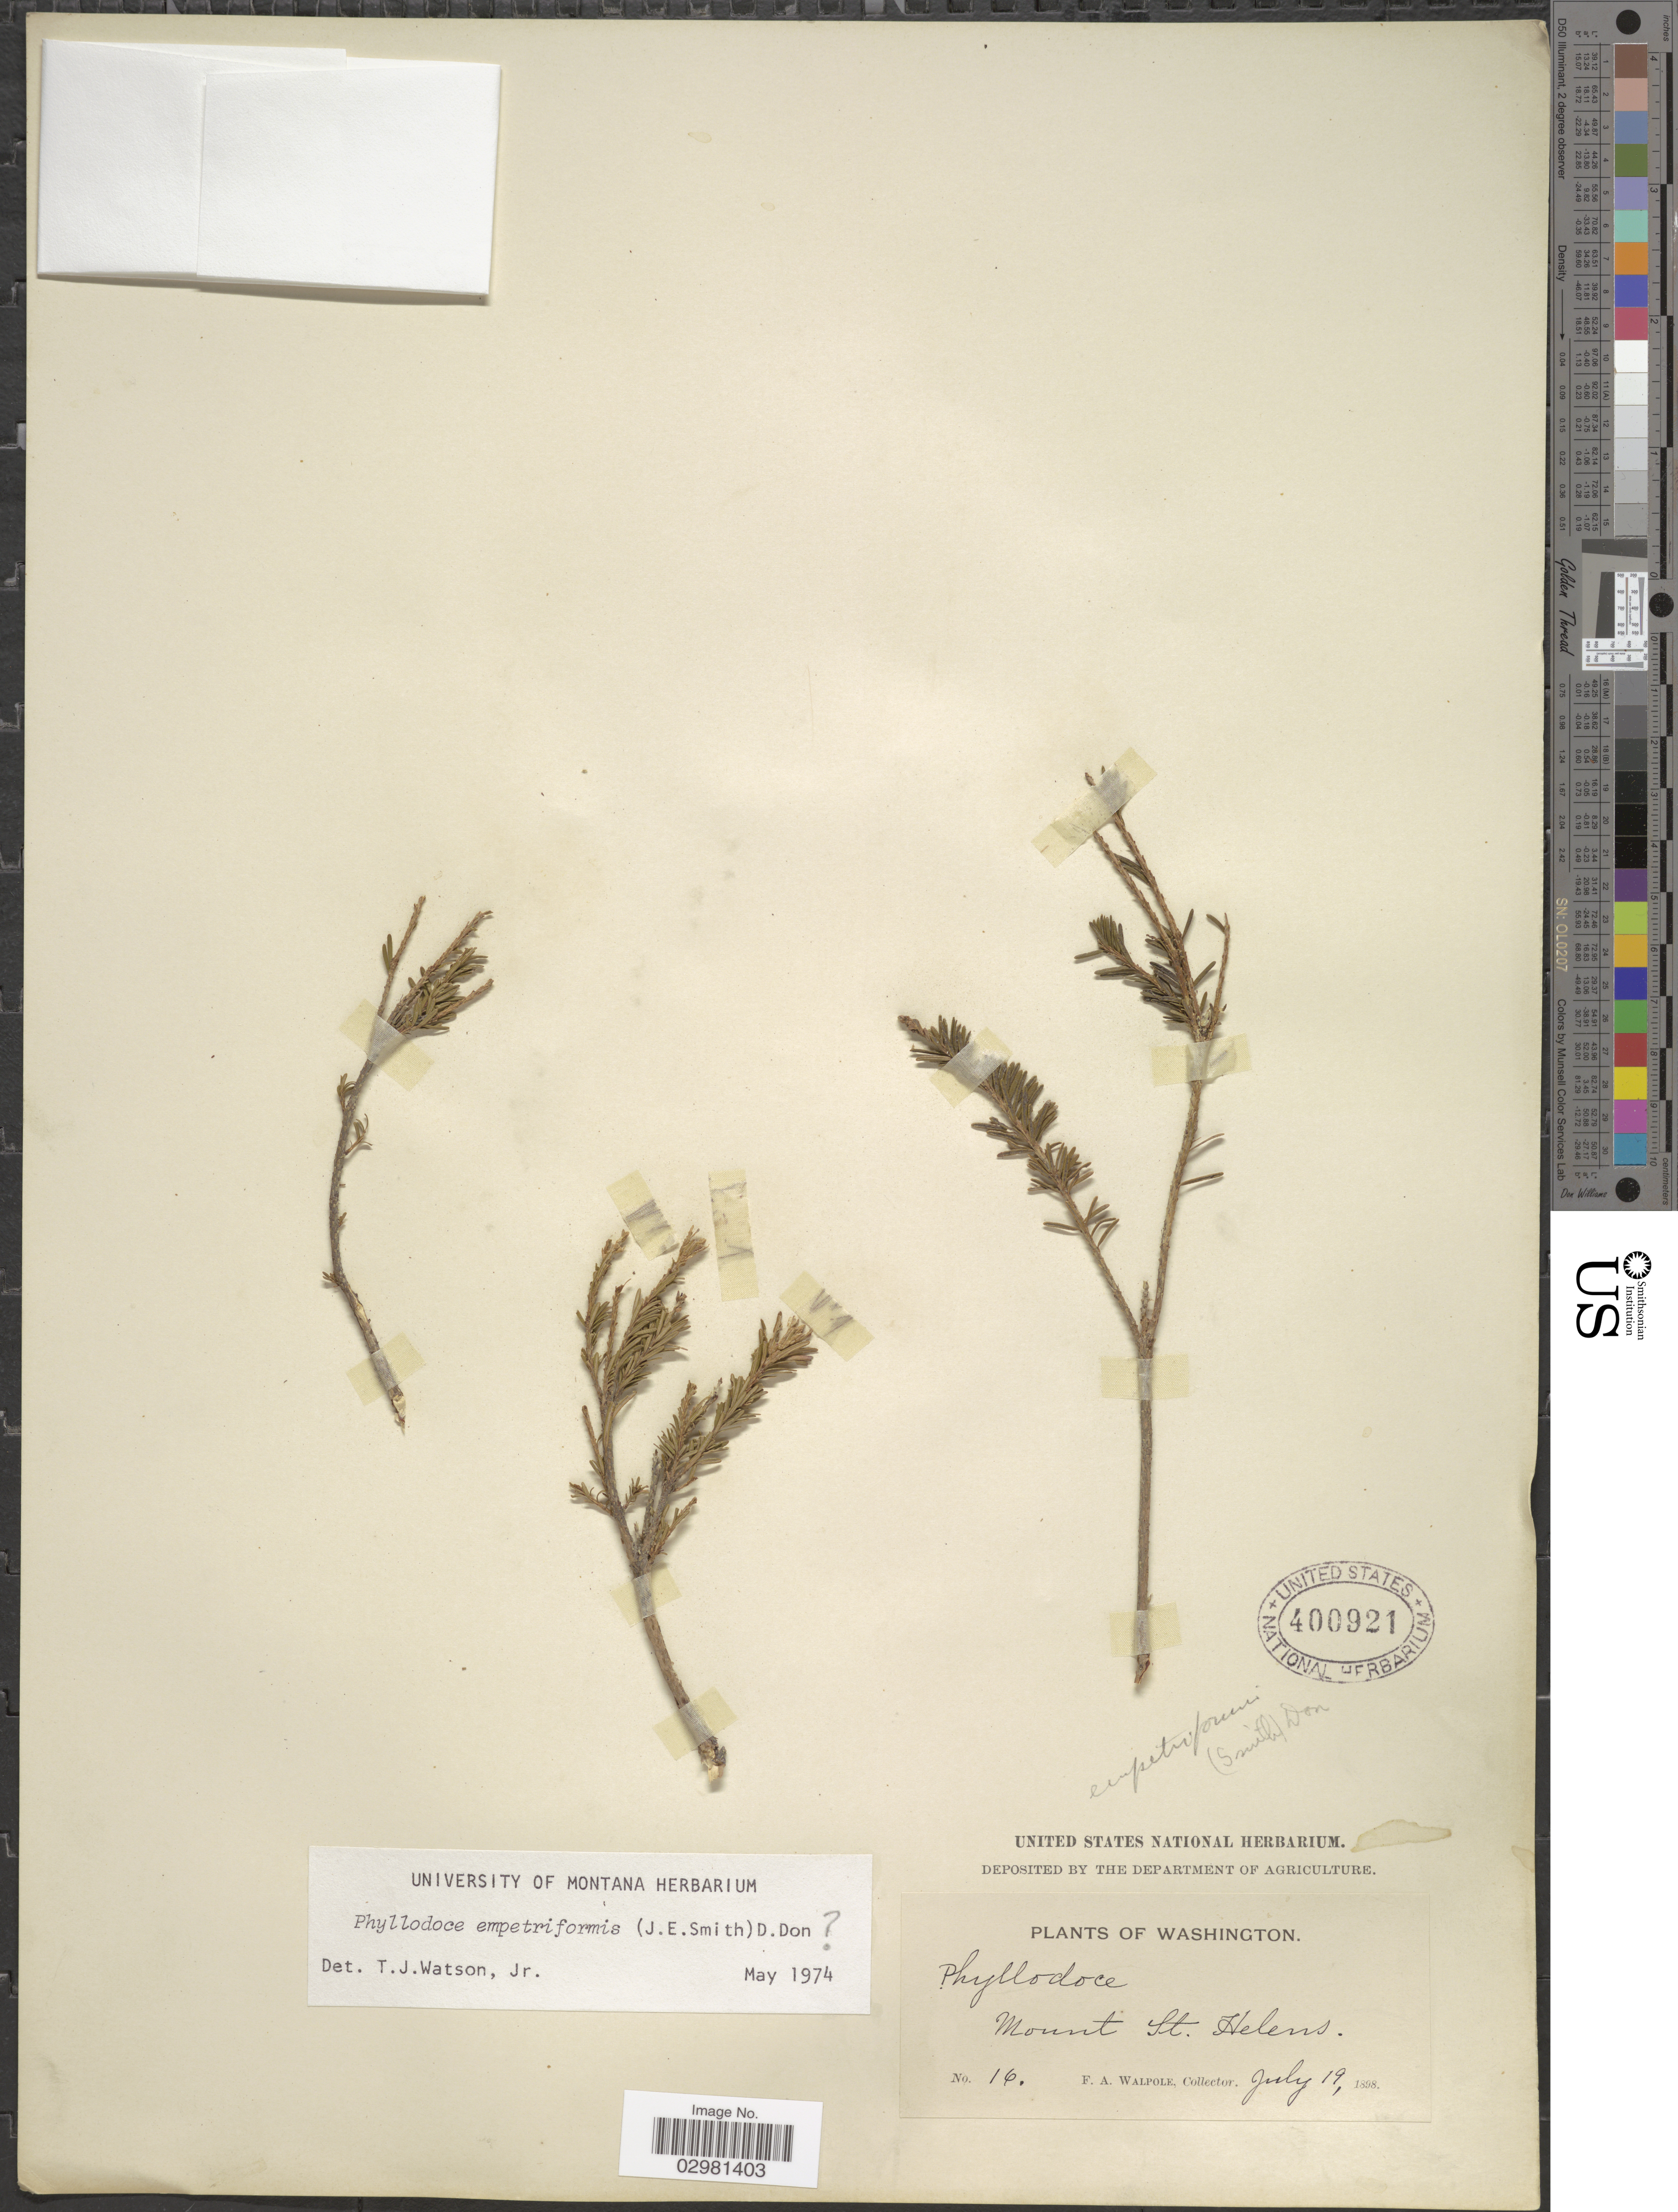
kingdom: Plantae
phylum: Tracheophyta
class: Magnoliopsida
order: Ericales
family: Ericaceae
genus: Phyllodoce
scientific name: Phyllodoce empetiformis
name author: (Small) D. Don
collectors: F. Walpole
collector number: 16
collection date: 1898-07-19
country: United States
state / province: Washington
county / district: Skamania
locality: Mount St. Helens.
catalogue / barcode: US 400921